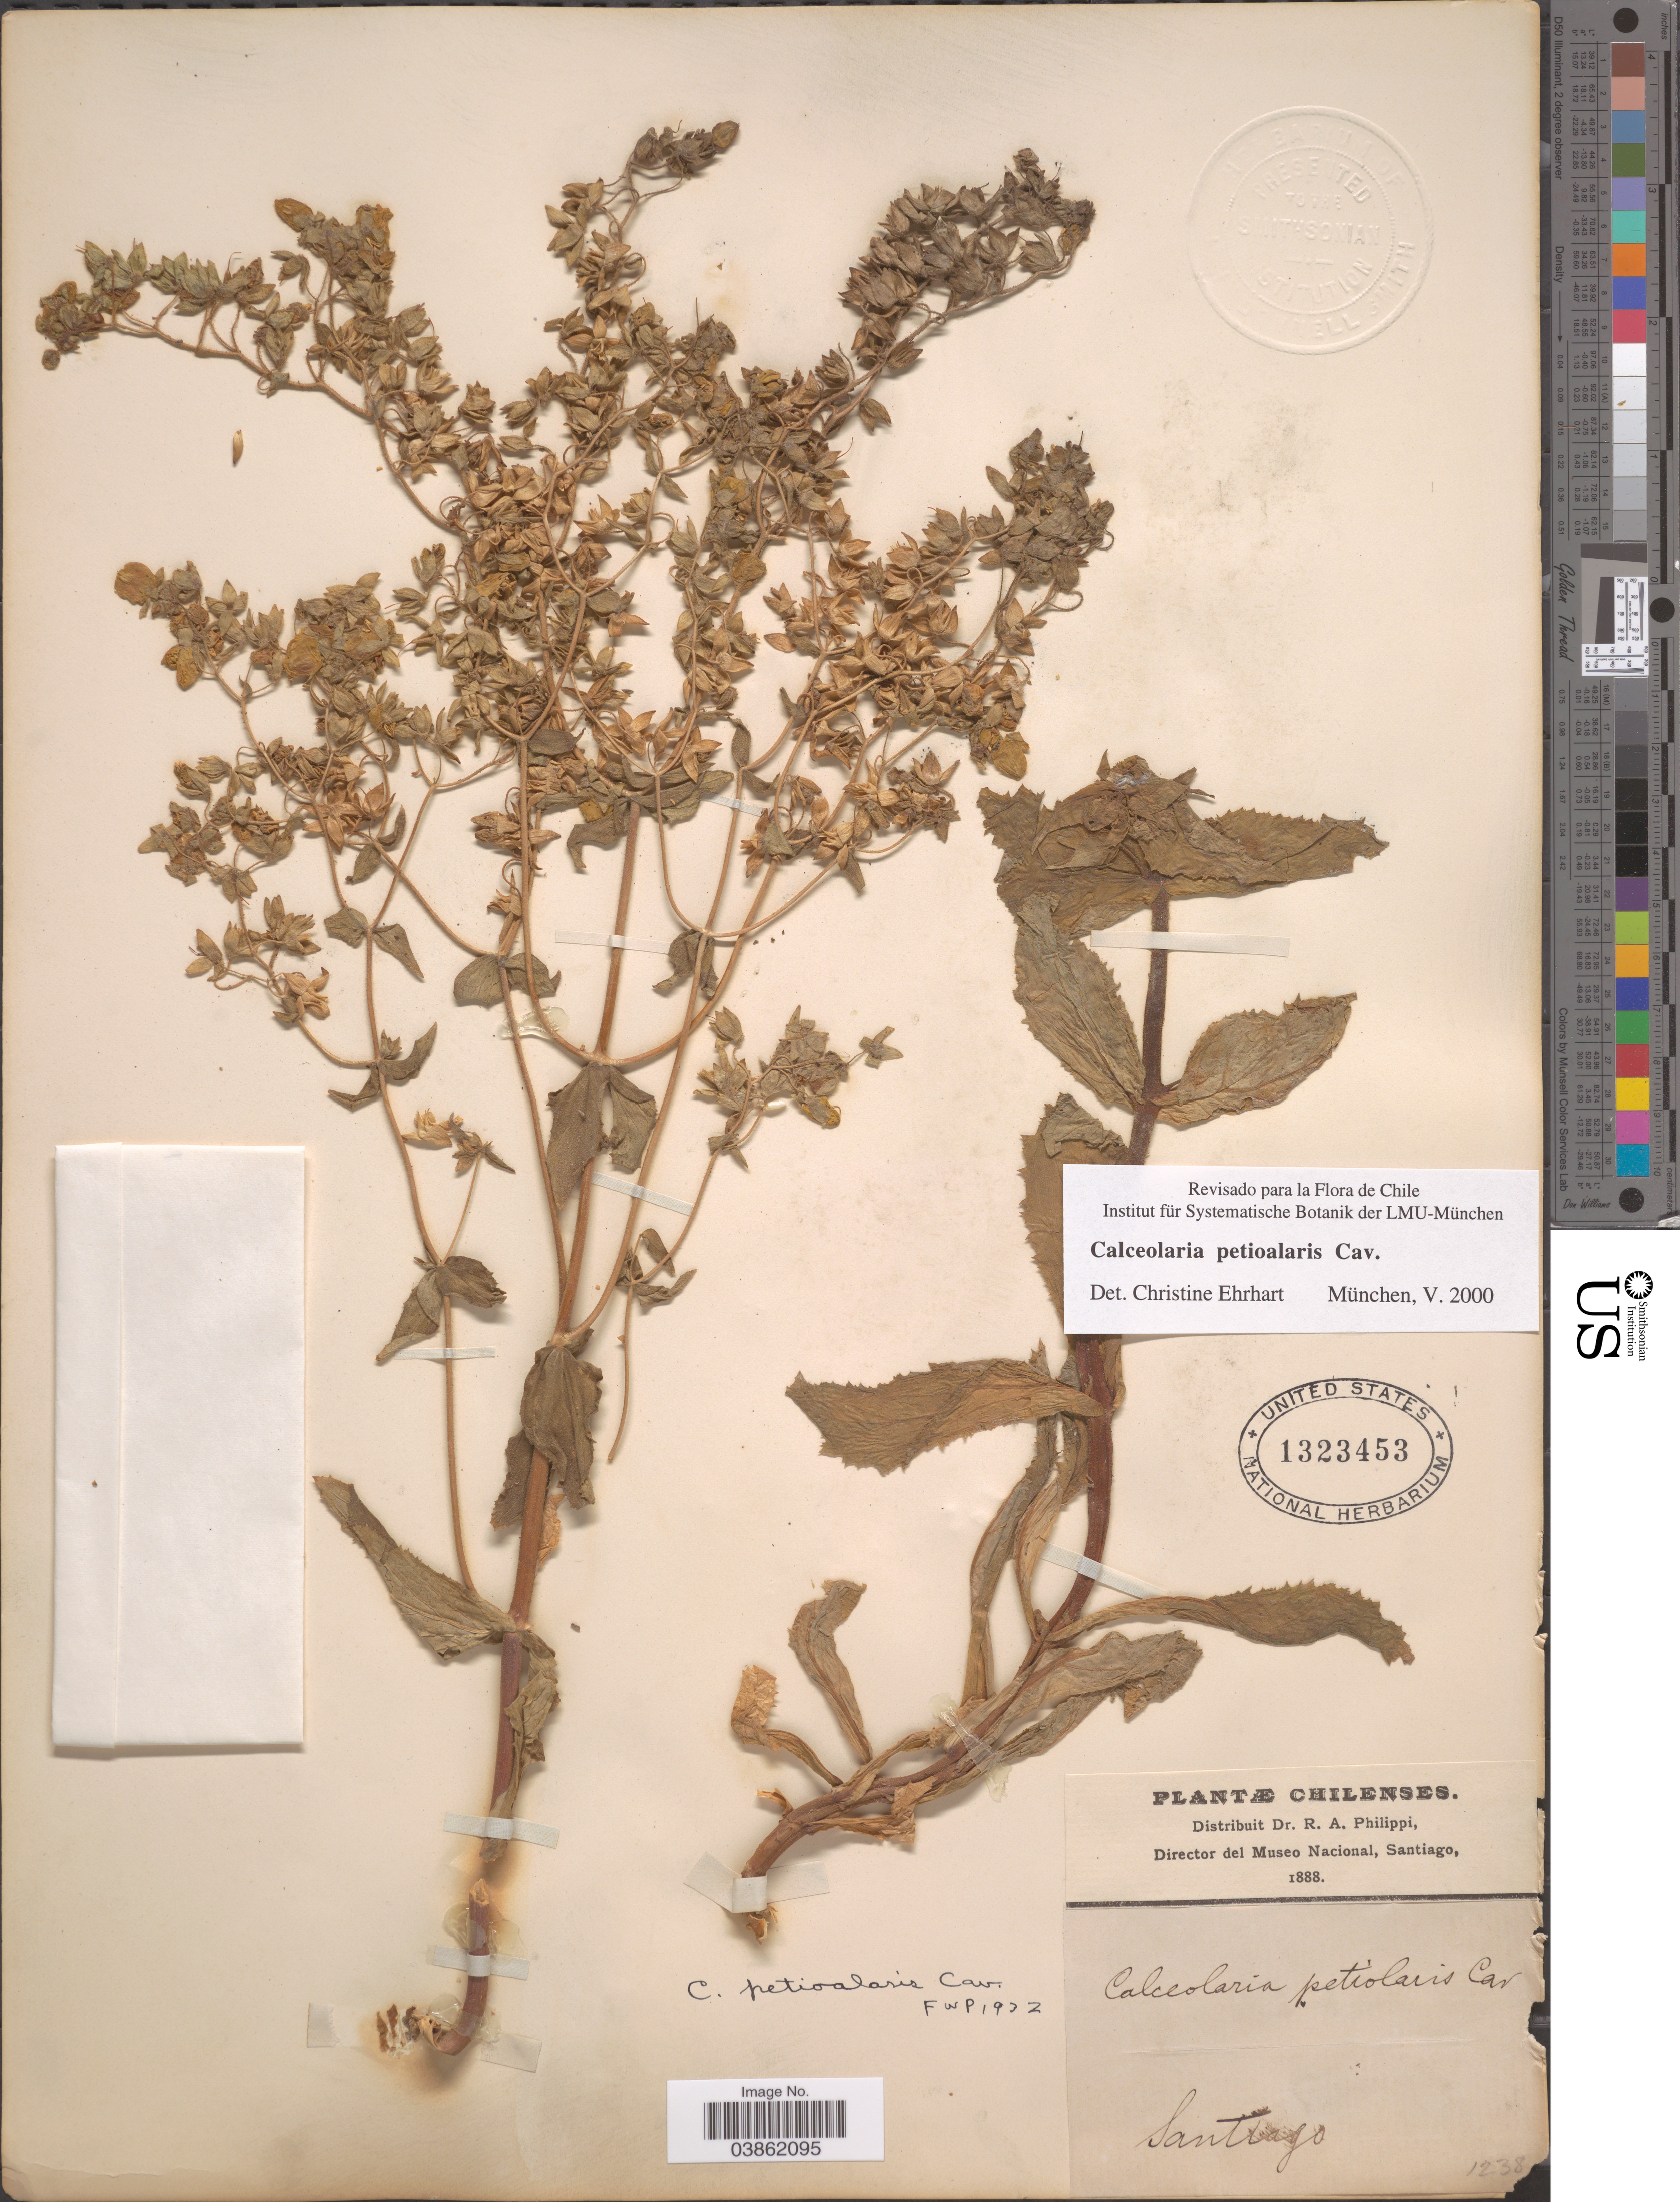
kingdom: Plantae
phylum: Tracheophyta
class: Magnoliopsida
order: Lamiales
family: Calceolariaceae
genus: Calceolaria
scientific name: Calceolaria petiolaris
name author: Vahl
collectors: ex. herb. R.A. Philippi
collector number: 1238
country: Chile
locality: Santiago.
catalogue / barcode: US 1323453